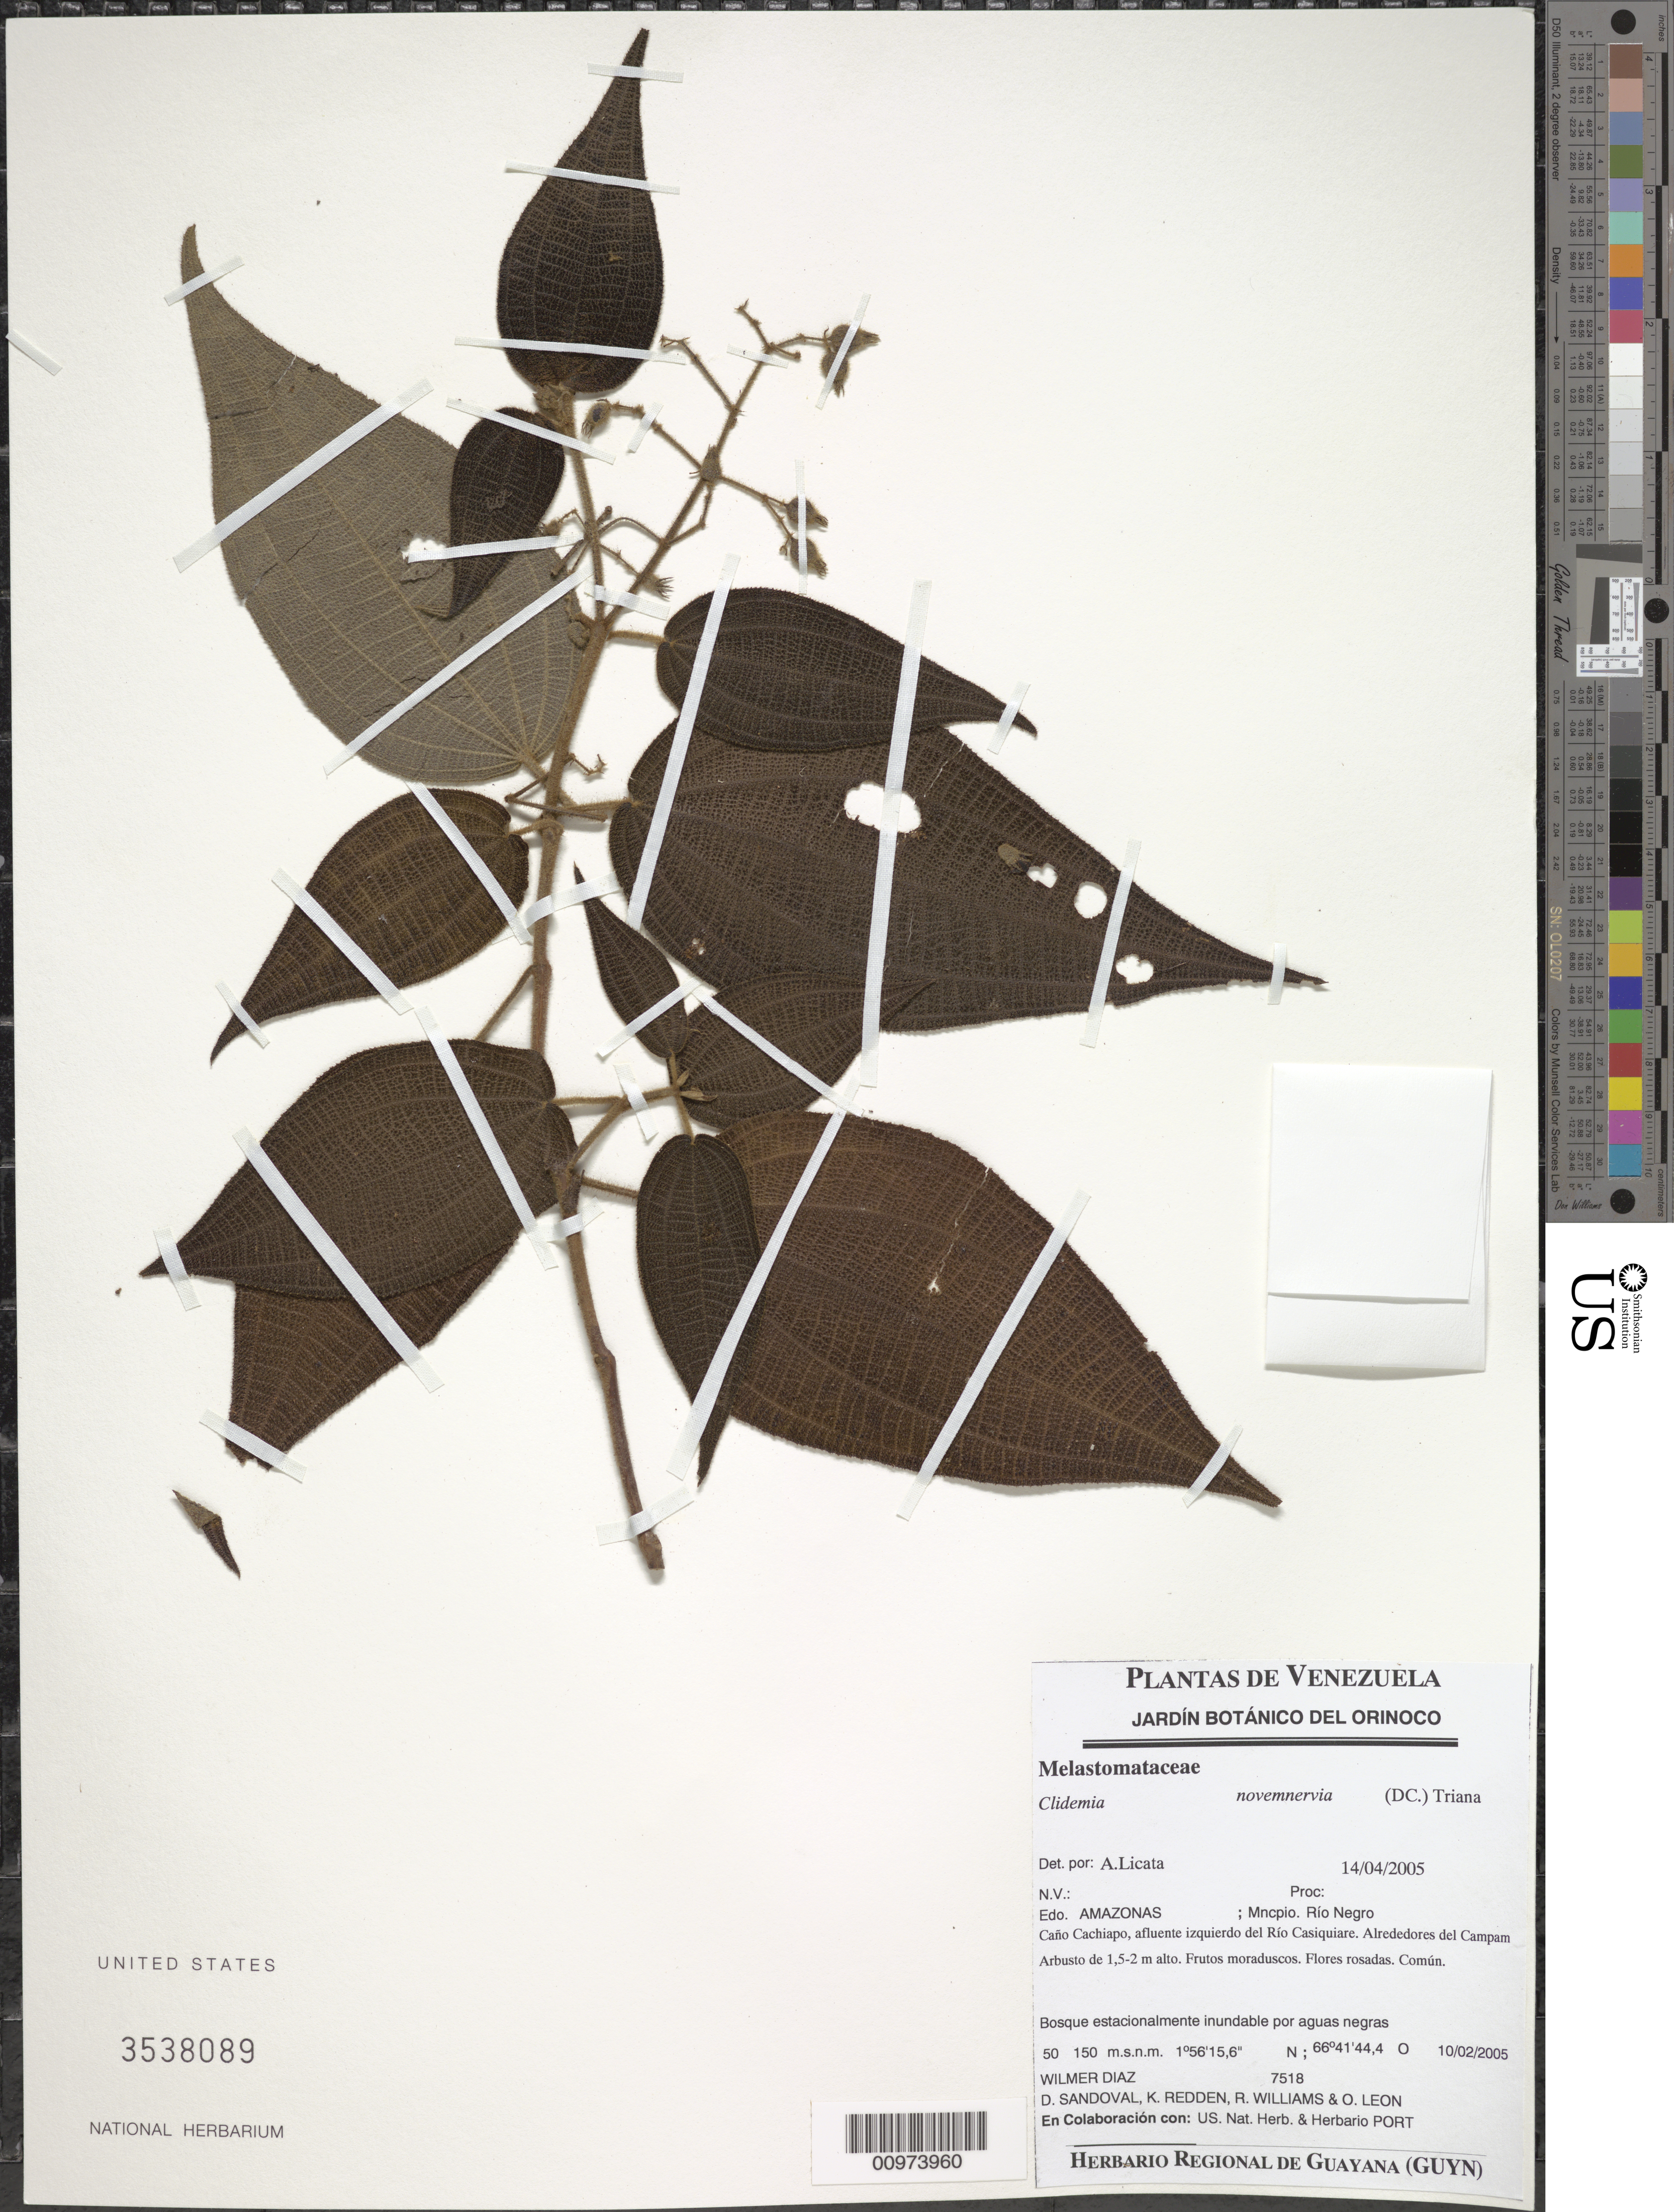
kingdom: Plantae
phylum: Tracheophyta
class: Magnoliopsida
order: Myrtales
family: Melastomataceae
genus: Clidemia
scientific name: Clidemia novemnervia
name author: (DC.) Triana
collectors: W. Díaz P., D. Sandoval, K. M. Redden, R. Williams & O. León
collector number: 7518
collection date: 2005-04-14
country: Venezuela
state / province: Amazonas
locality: Mncpio. Río Negro. Caño Cachiapo, afluente izquierdo del Río Casiquiare. Alrededores del Campam.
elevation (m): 50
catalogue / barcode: US 3538089